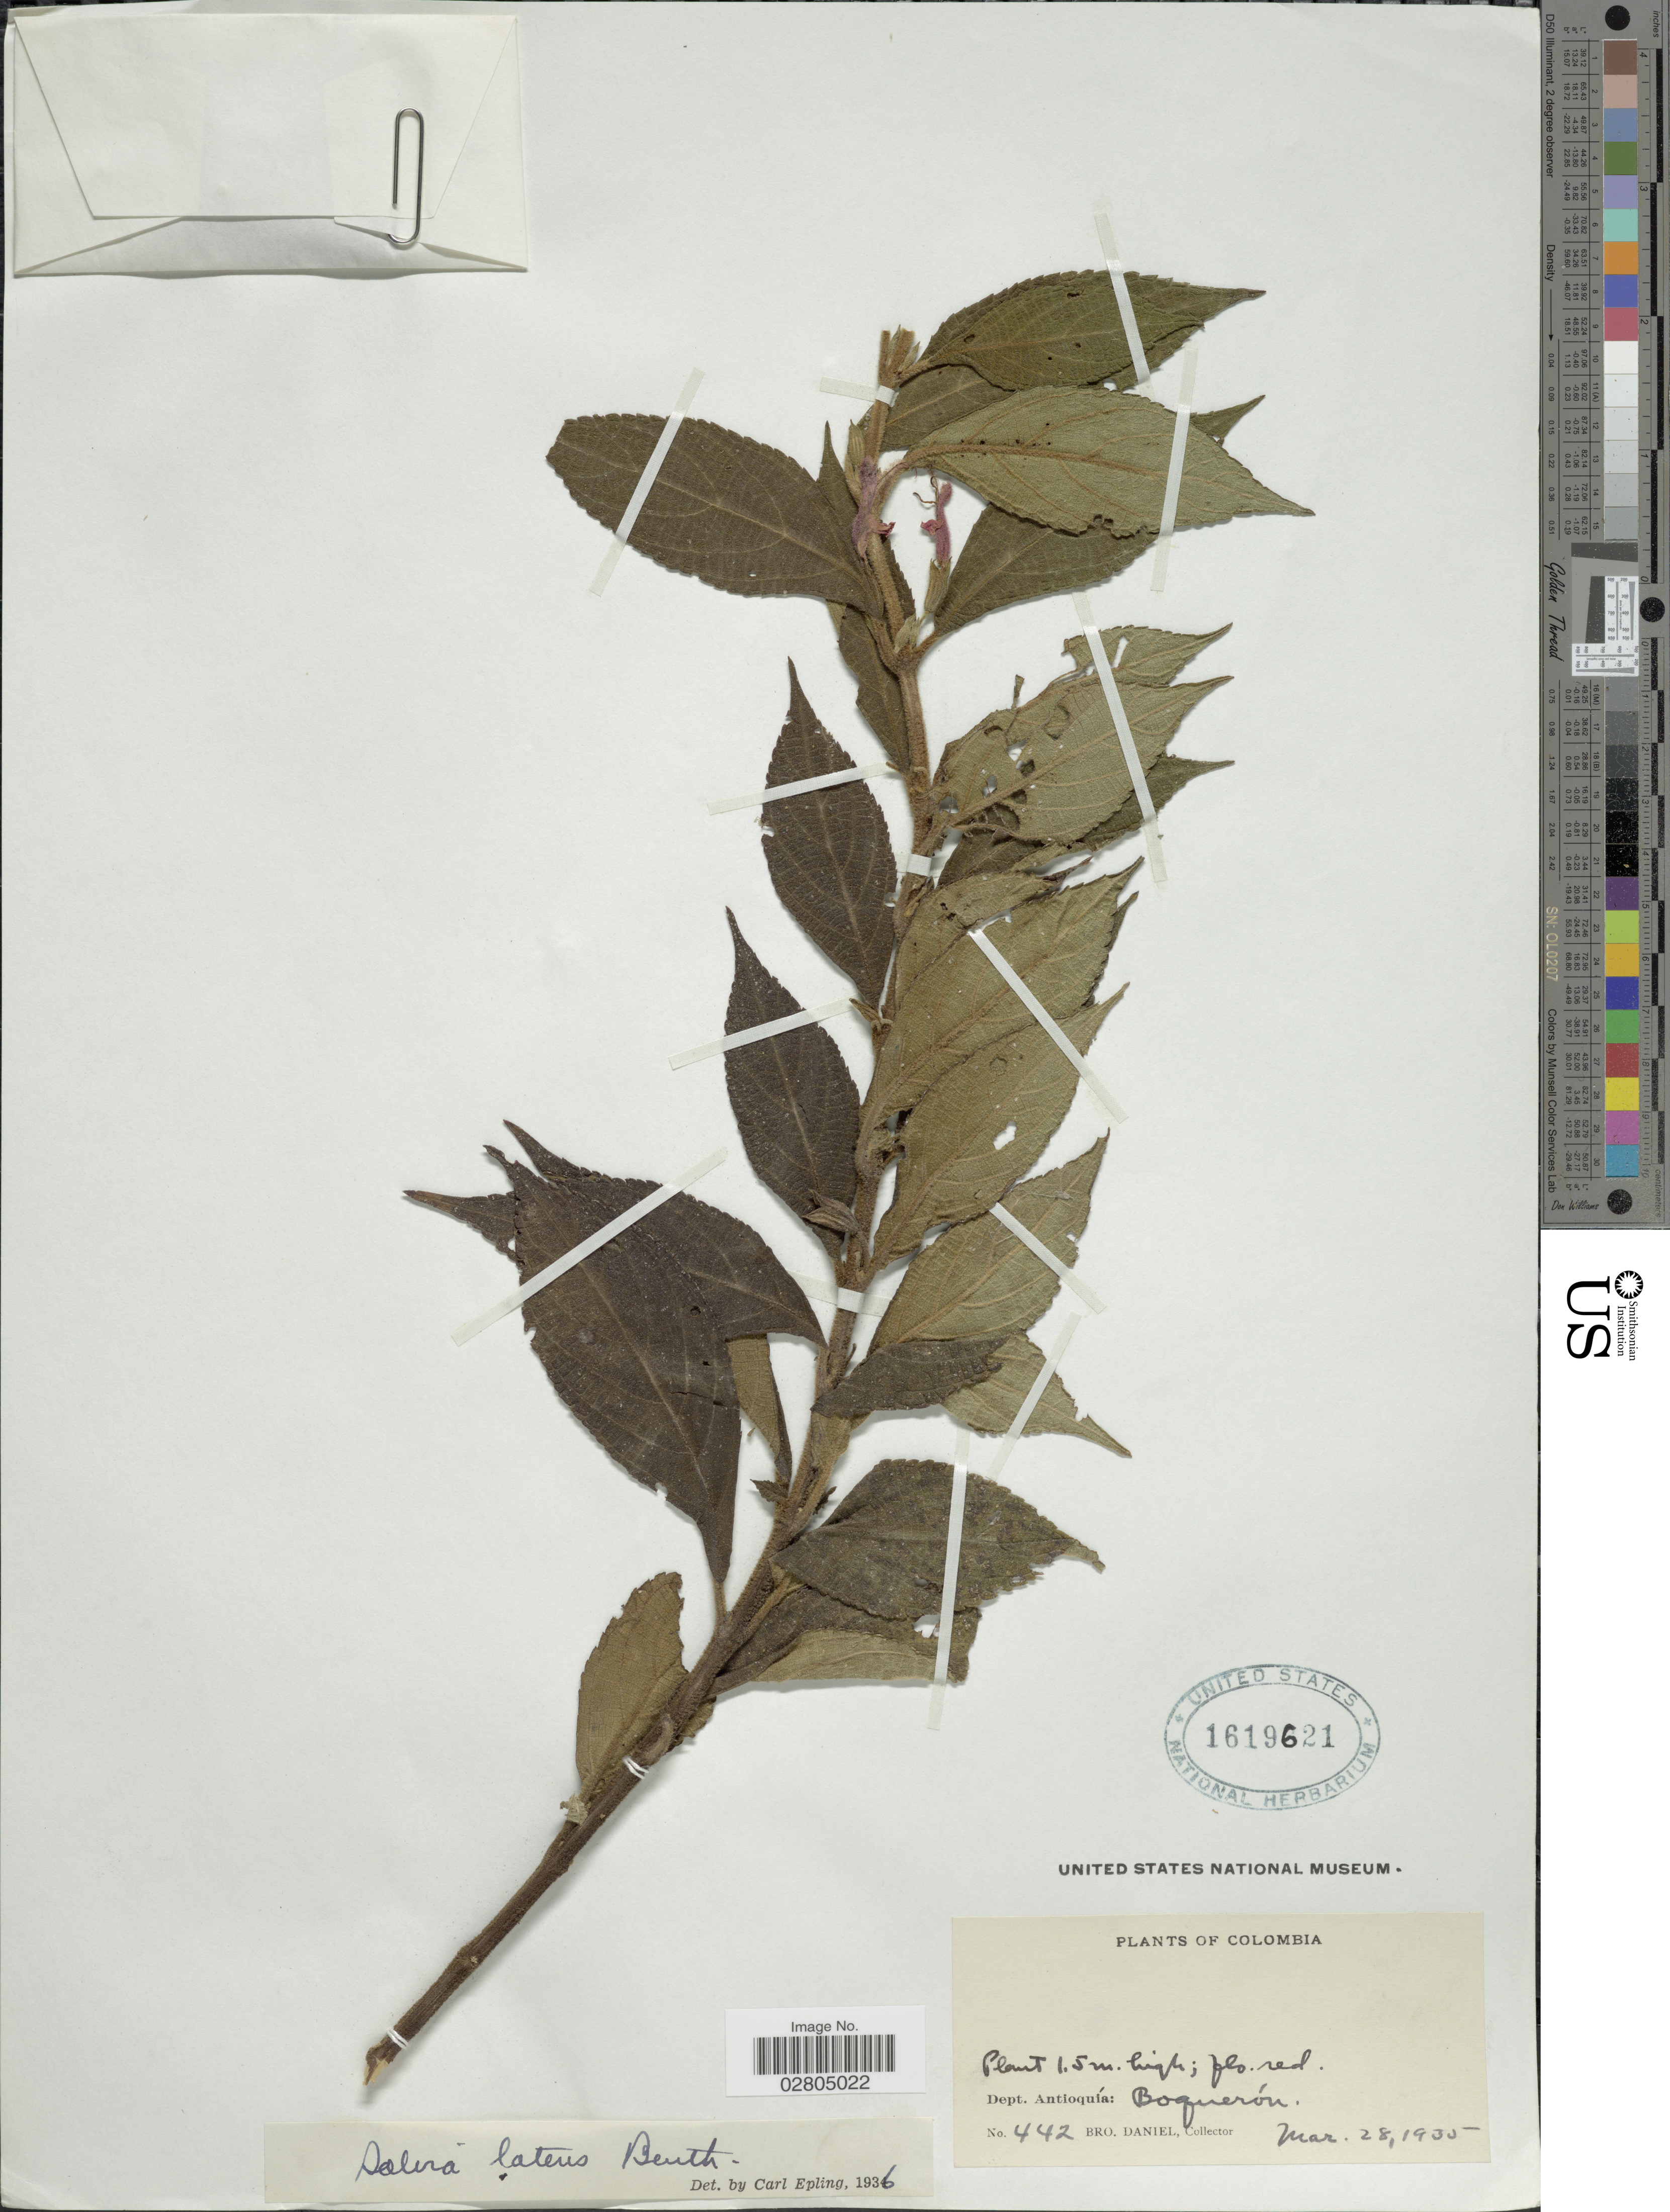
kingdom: Plantae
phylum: Tracheophyta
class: Magnoliopsida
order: Lamiales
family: Lamiaceae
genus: Salvia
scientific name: Salvia rufula subsp. latens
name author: (Benth.) J.R.I. Wood & Harley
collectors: Bro. Daniel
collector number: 442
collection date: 1935-03-28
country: Colombia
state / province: Antioquia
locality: Dept. Antioquía, Boquerón.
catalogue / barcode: US 1619621